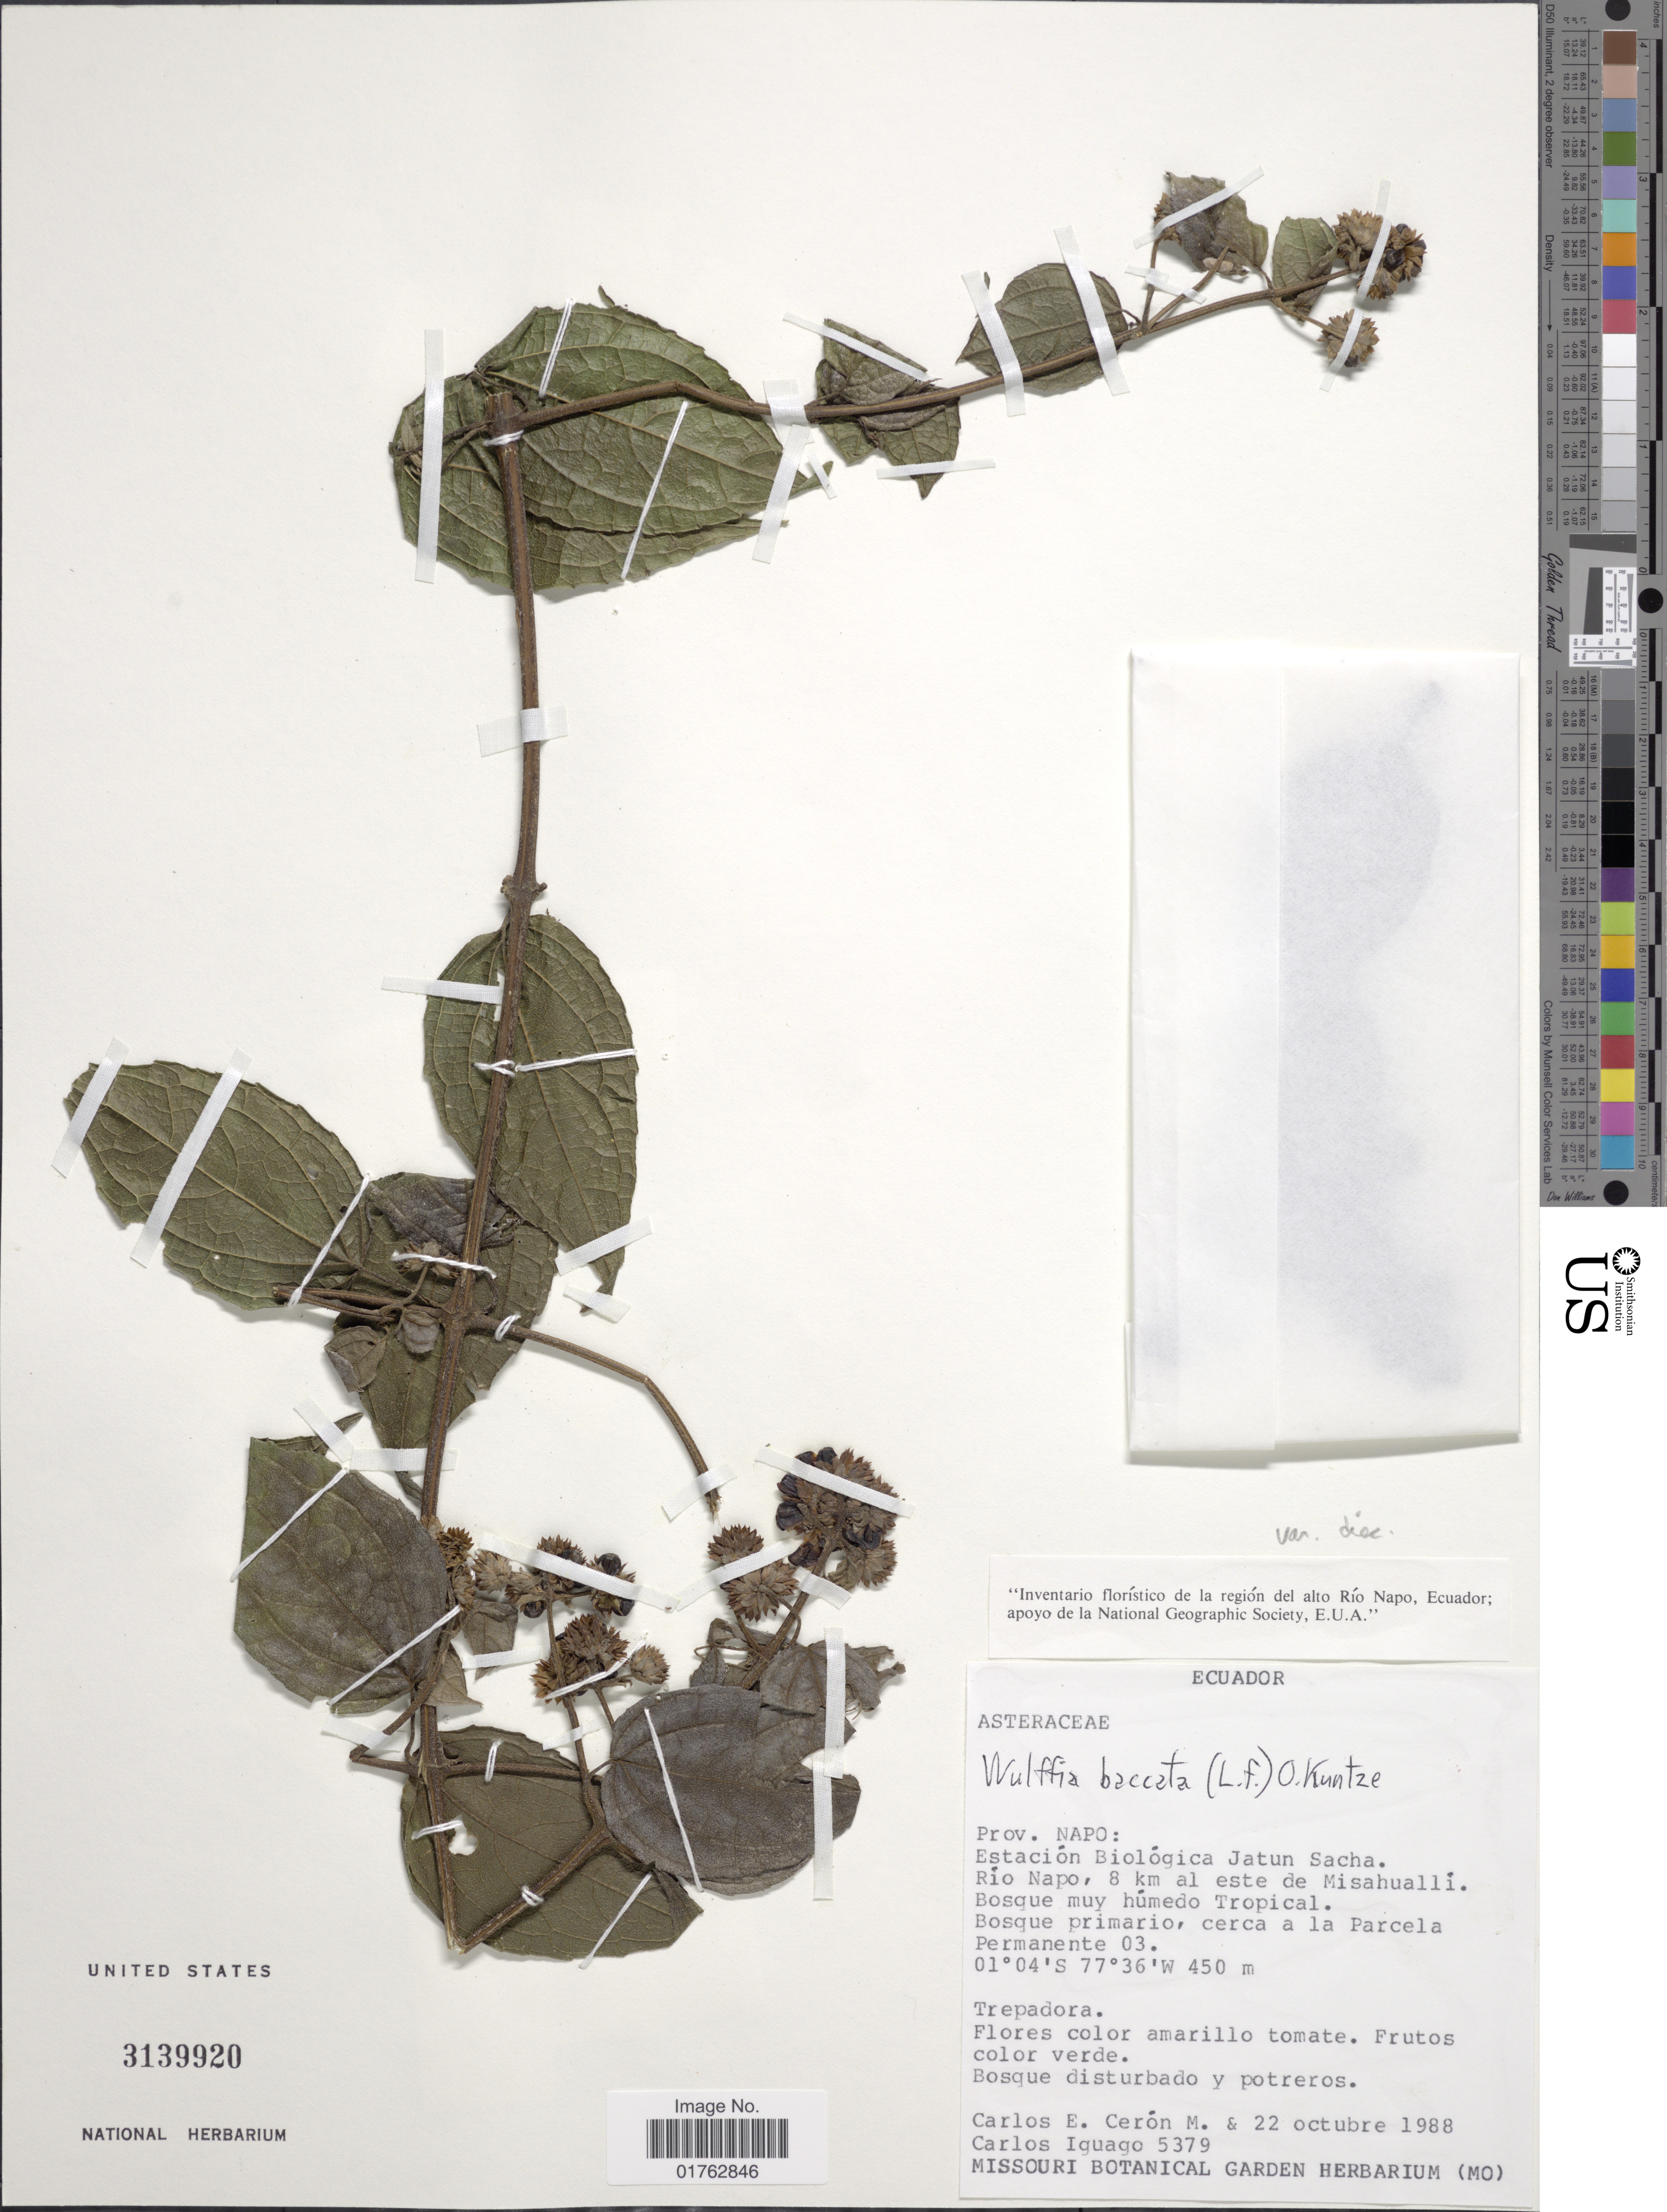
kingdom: Plantae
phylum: Tracheophyta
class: Magnoliopsida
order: Asterales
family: Asteraceae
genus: Wulffia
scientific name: Wulffia baccata var. discoidea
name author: S.F. Blake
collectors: C. E. Cerón M. & C. Iguago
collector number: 5379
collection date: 1988-10-22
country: Ecuador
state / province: Napo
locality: Estacion Biologica Jatun Sacha, Rio Napo, 8 km al este de Misahualli, Bosque muy humedo Tropical, Bosque primario, cerca la Parcela Permanente 03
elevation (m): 450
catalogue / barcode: US 3139920